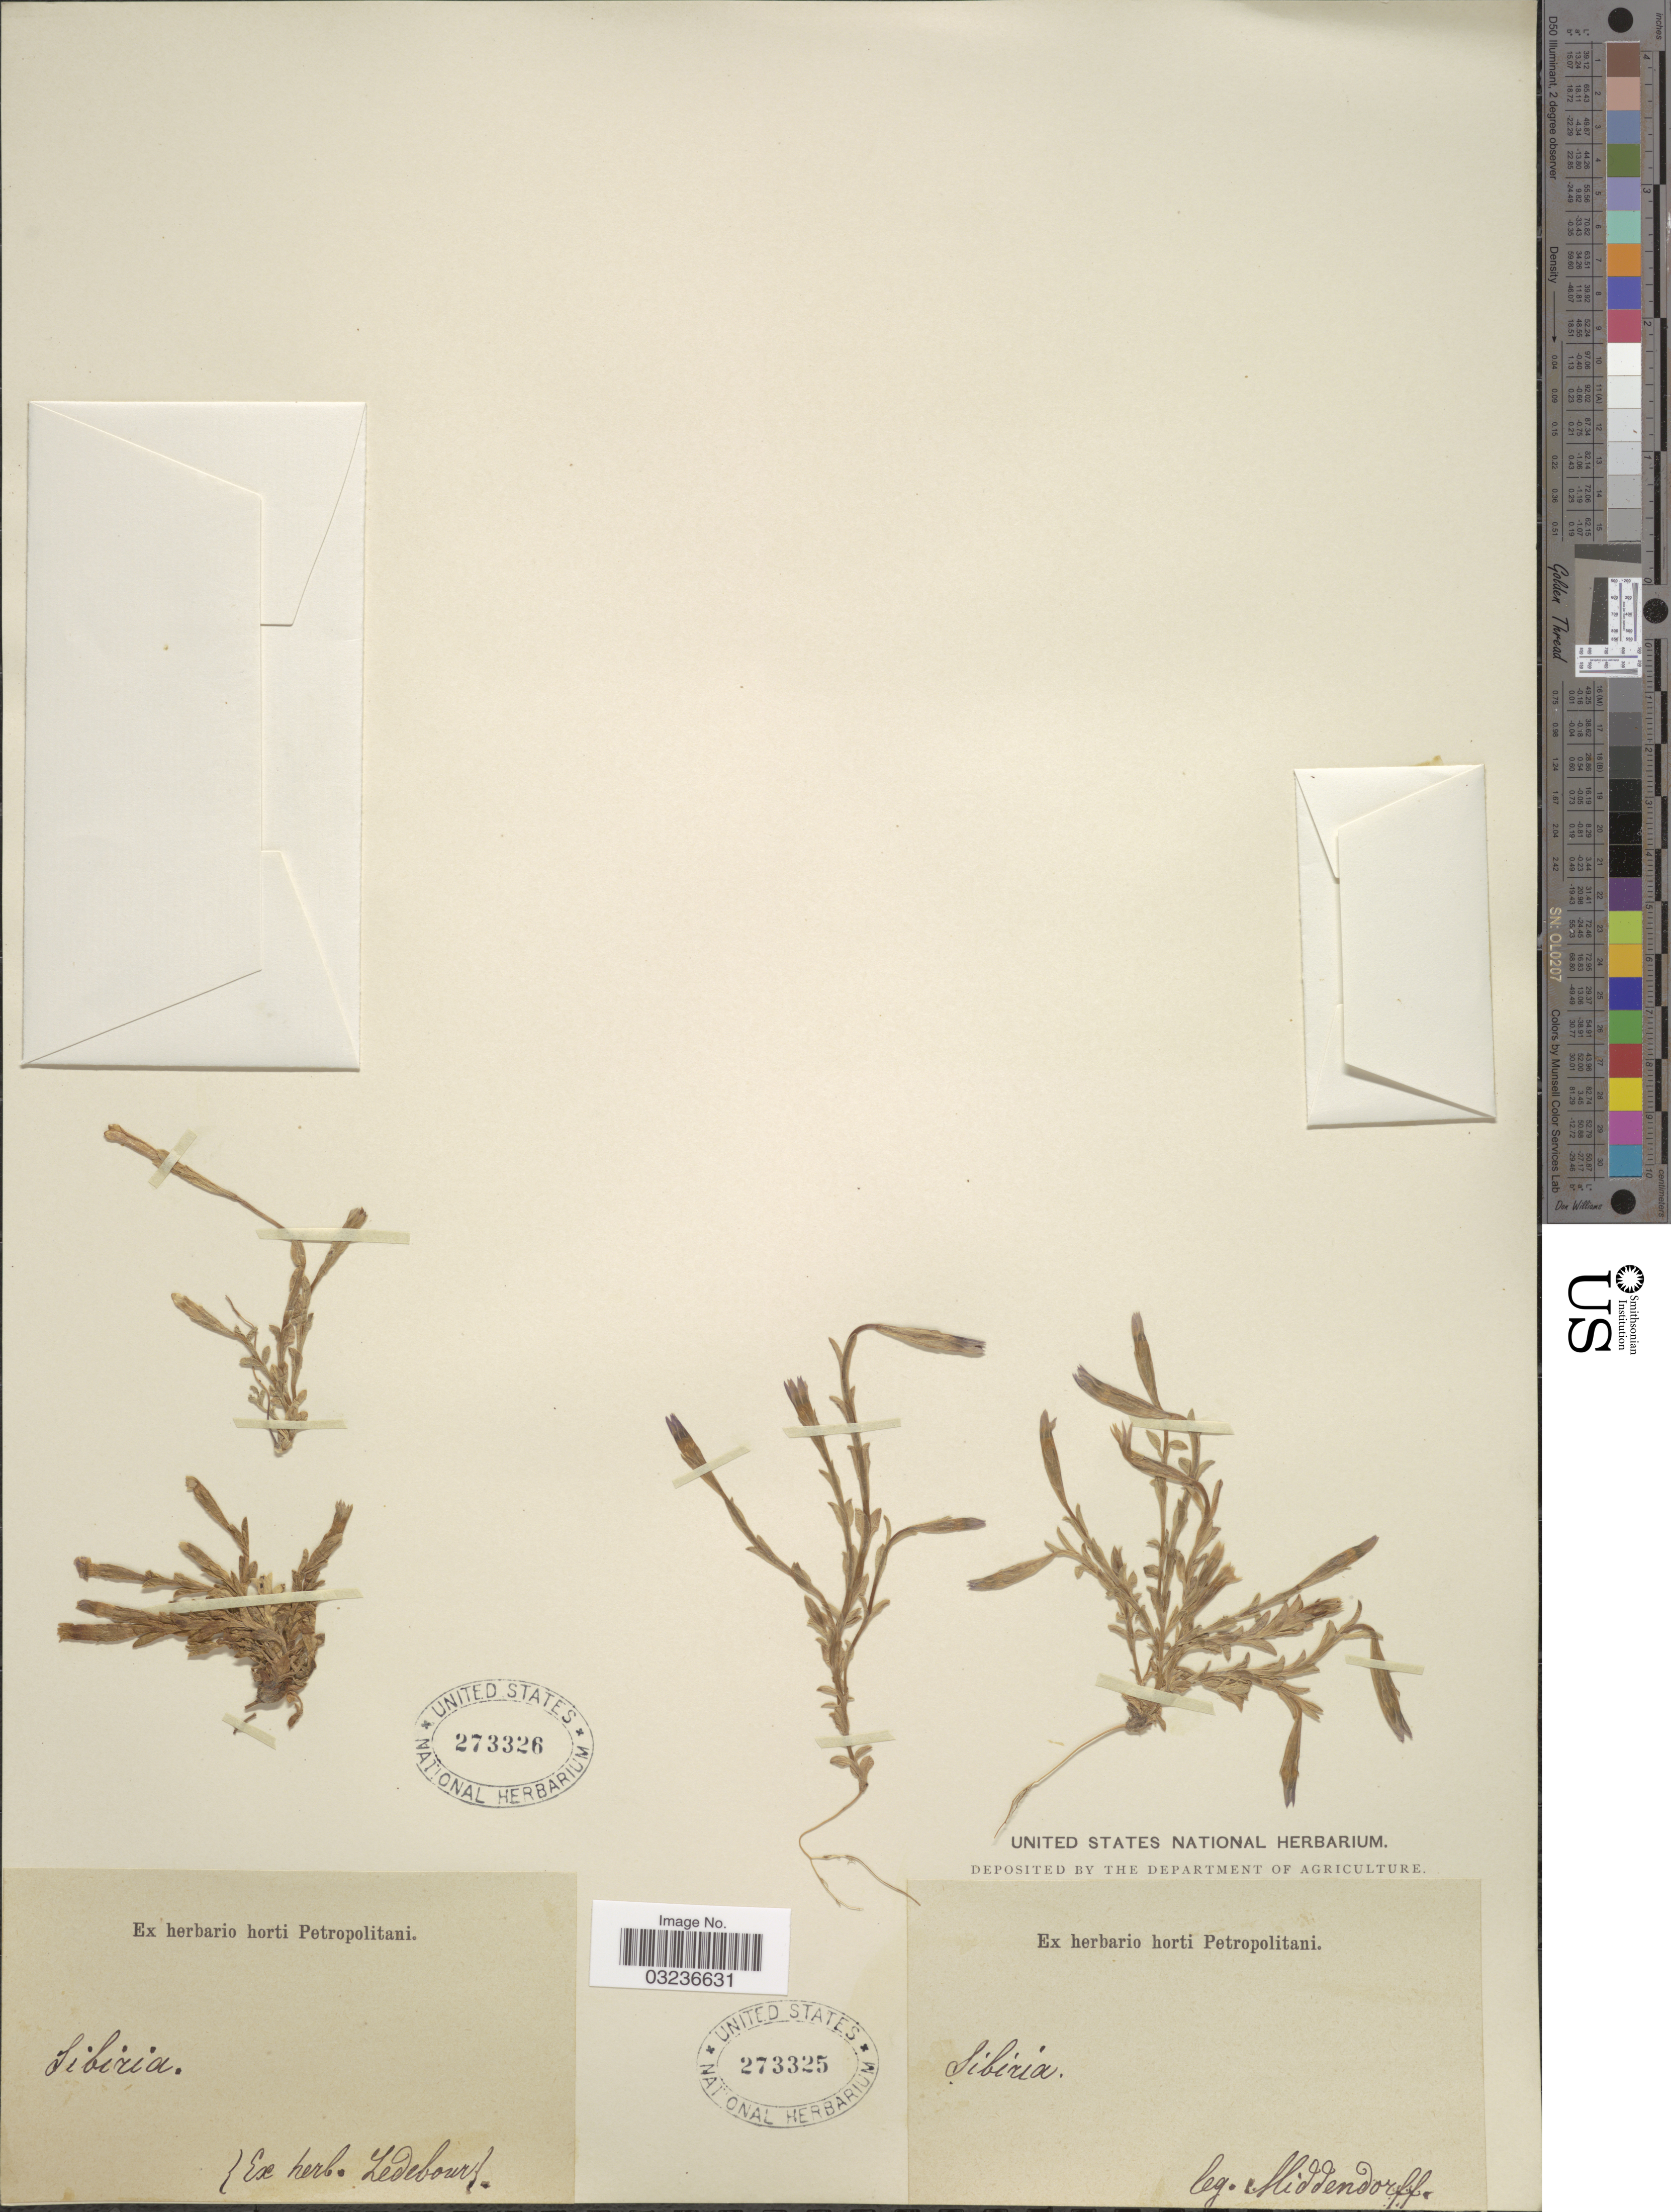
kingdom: Plantae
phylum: Tracheophyta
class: Magnoliopsida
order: Gentianales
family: Gentianaceae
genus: Gentiana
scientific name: Gentiana humilis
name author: Steven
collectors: Ex herb. Ledebour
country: Russian Federation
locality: Sibiria.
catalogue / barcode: US 273326-2